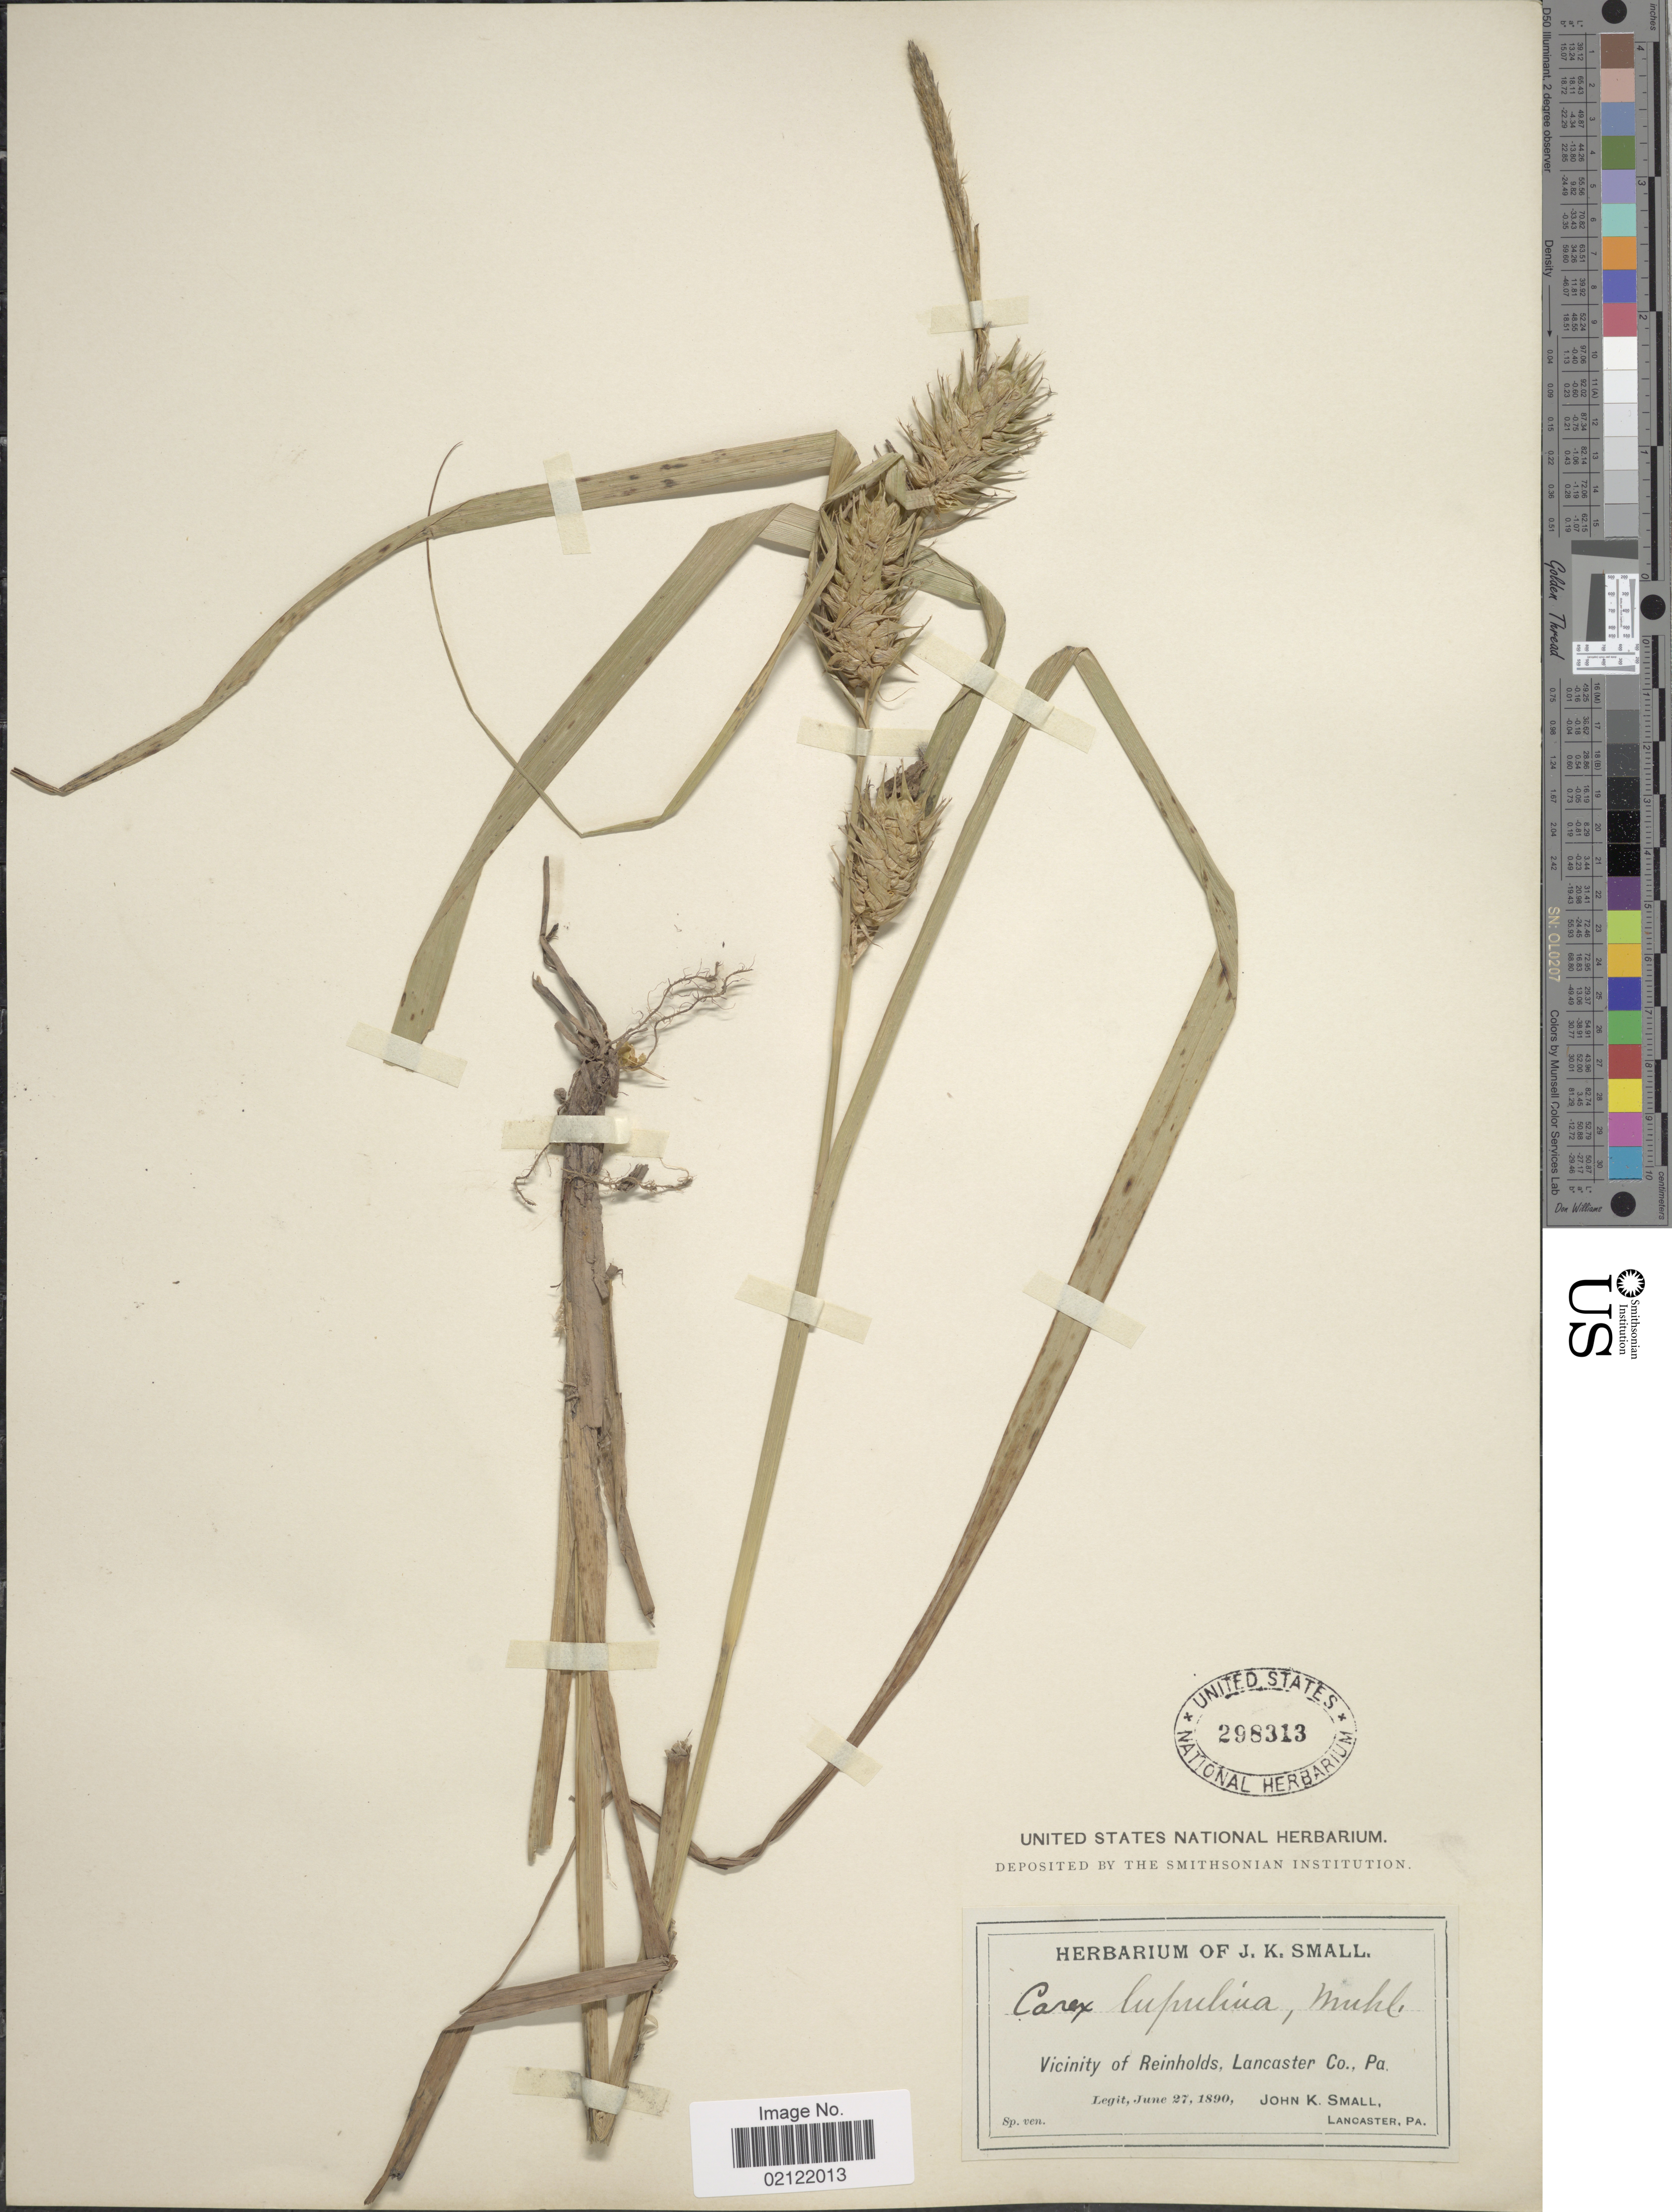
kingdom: Plantae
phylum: Tracheophyta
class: Liliopsida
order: Poales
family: Cyperaceae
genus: Carex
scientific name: Carex lupulina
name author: Muhl. ex Willd.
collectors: J. K. Small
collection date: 1890-06-27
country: United States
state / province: Pennsylvania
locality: Vicinity of Reinholds, Lancaster Co., Pa.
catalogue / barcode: US 298313